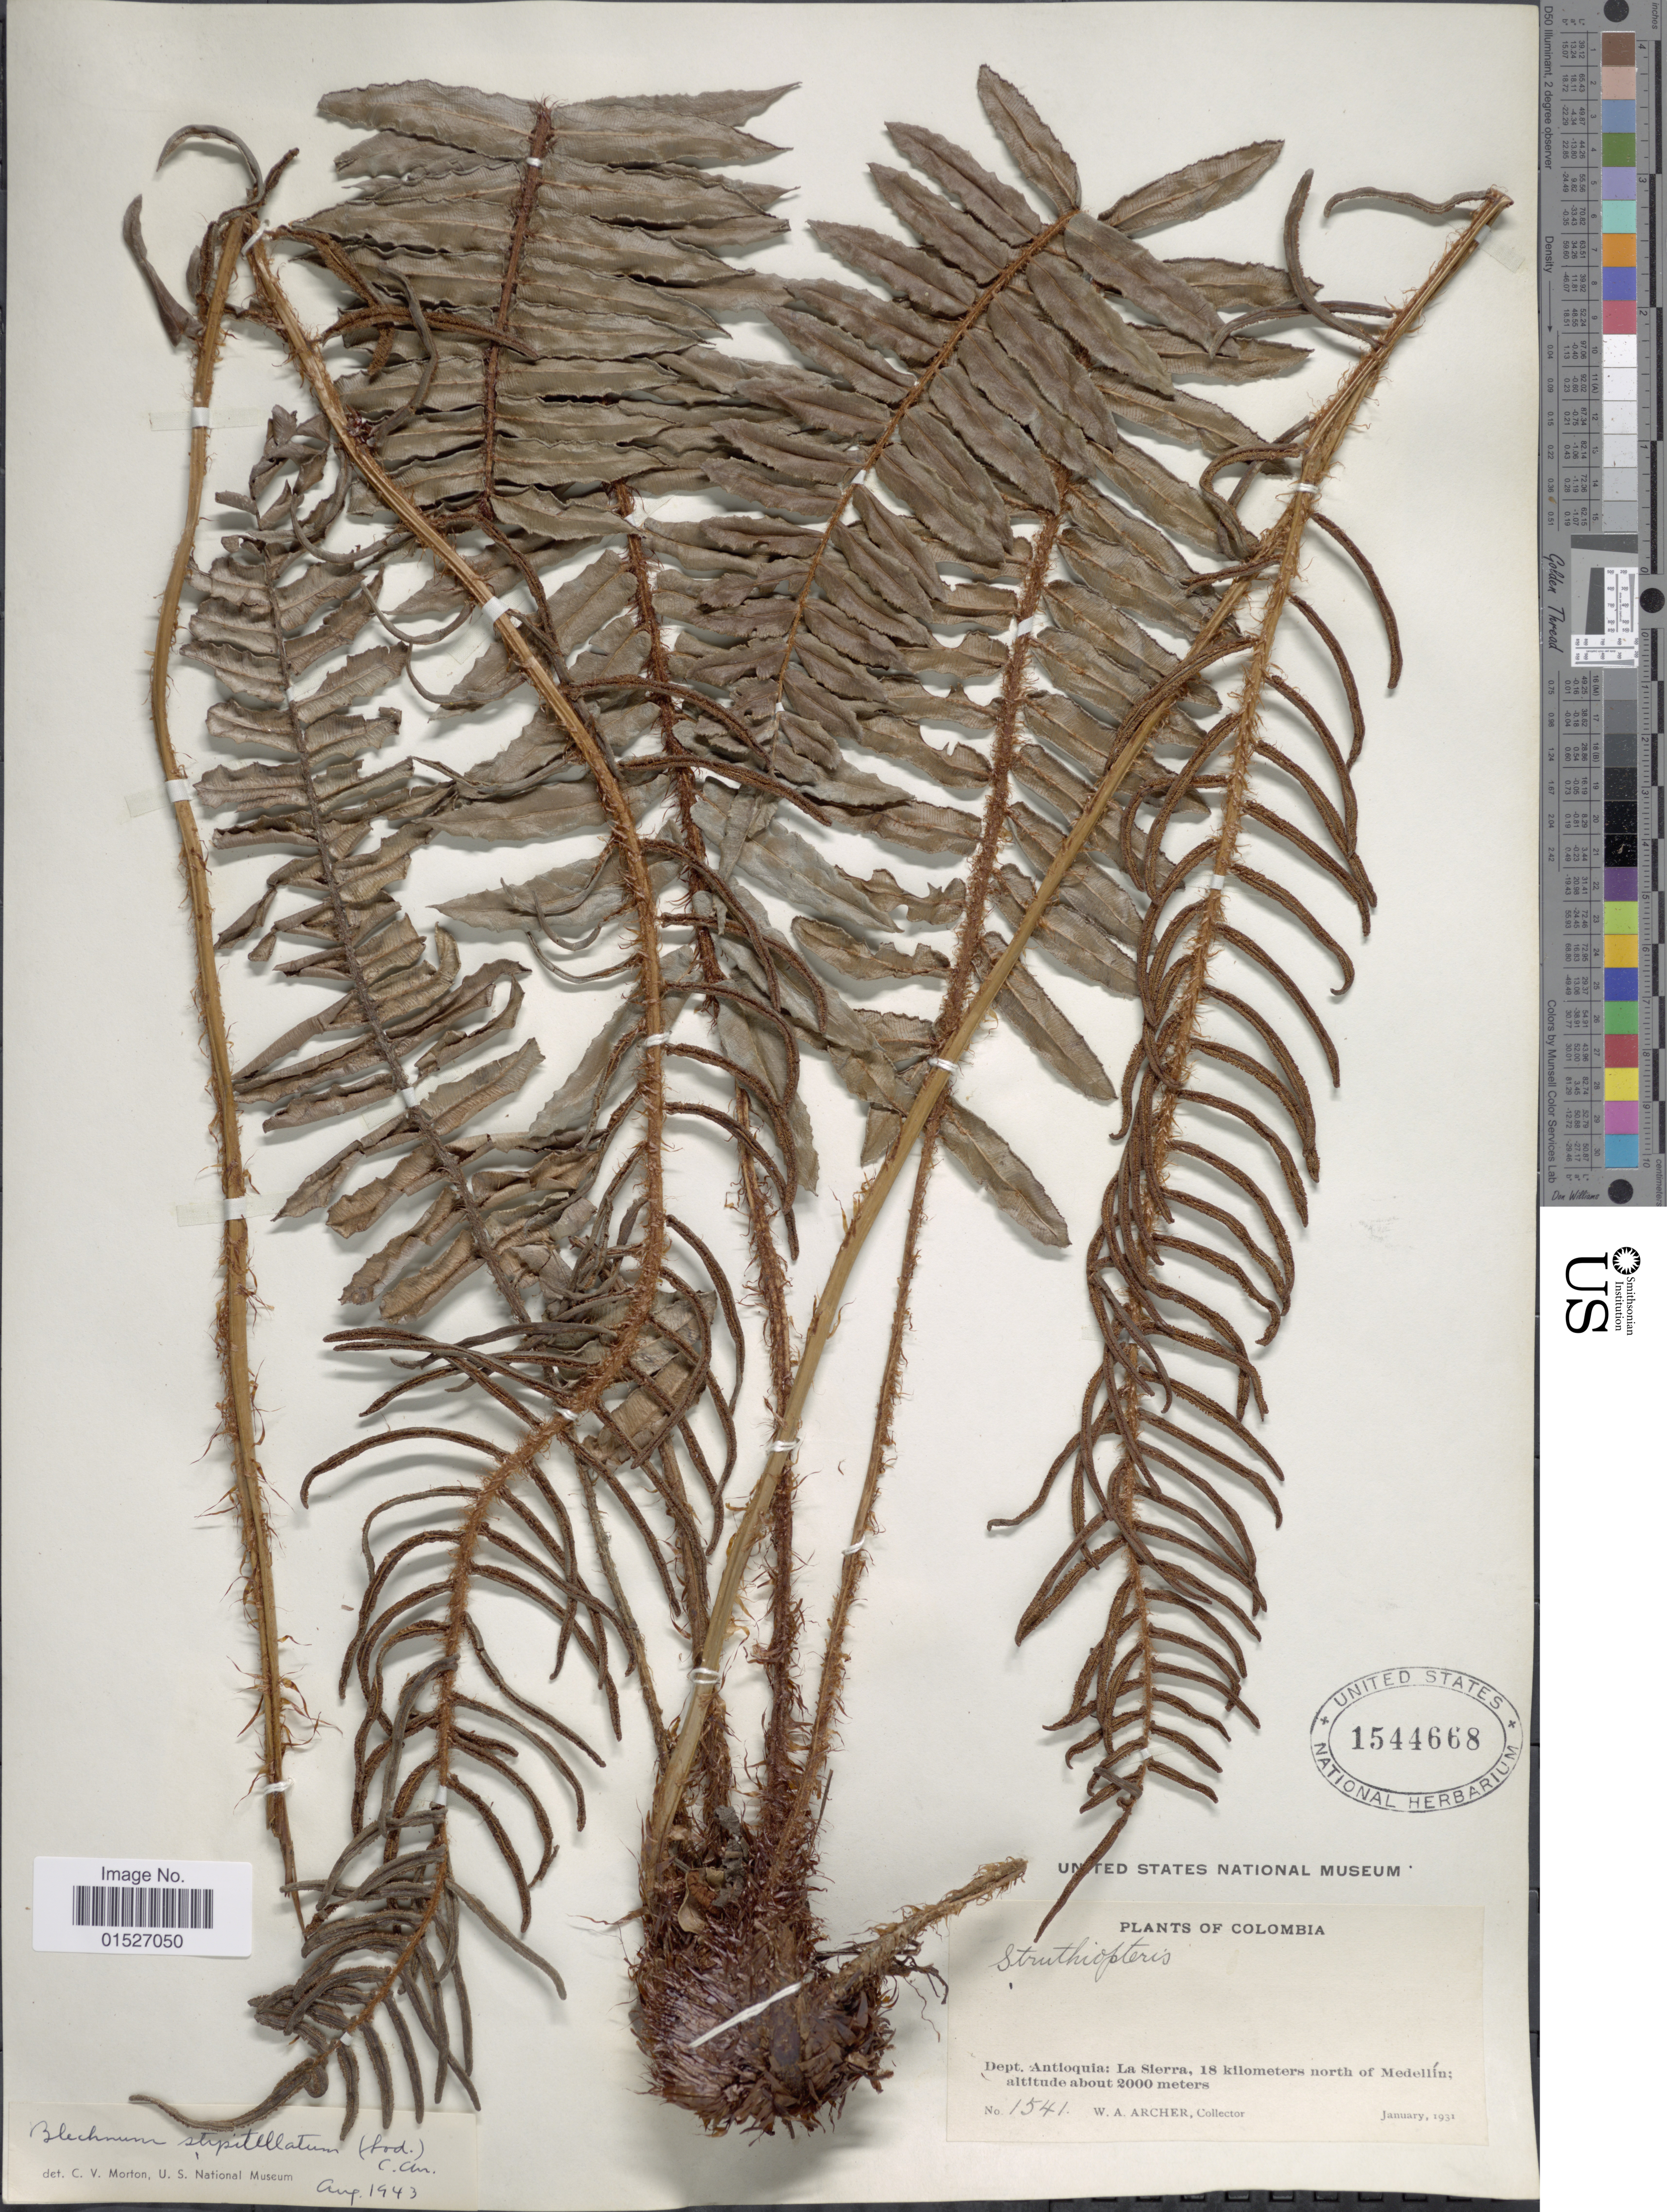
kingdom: Plantae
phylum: Tracheophyta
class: Polypodiopsida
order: Polypodiales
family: Blechnaceae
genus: Blechnum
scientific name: Blechnum stipitellatum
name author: (Sodiro) C. Chr.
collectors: W. A. Archer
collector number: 1541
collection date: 1931-01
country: Colombia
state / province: Antioquia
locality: Dept. Antioquia: La Sierra, 18 kilometers north of Medillin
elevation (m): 2000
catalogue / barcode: US 1544668